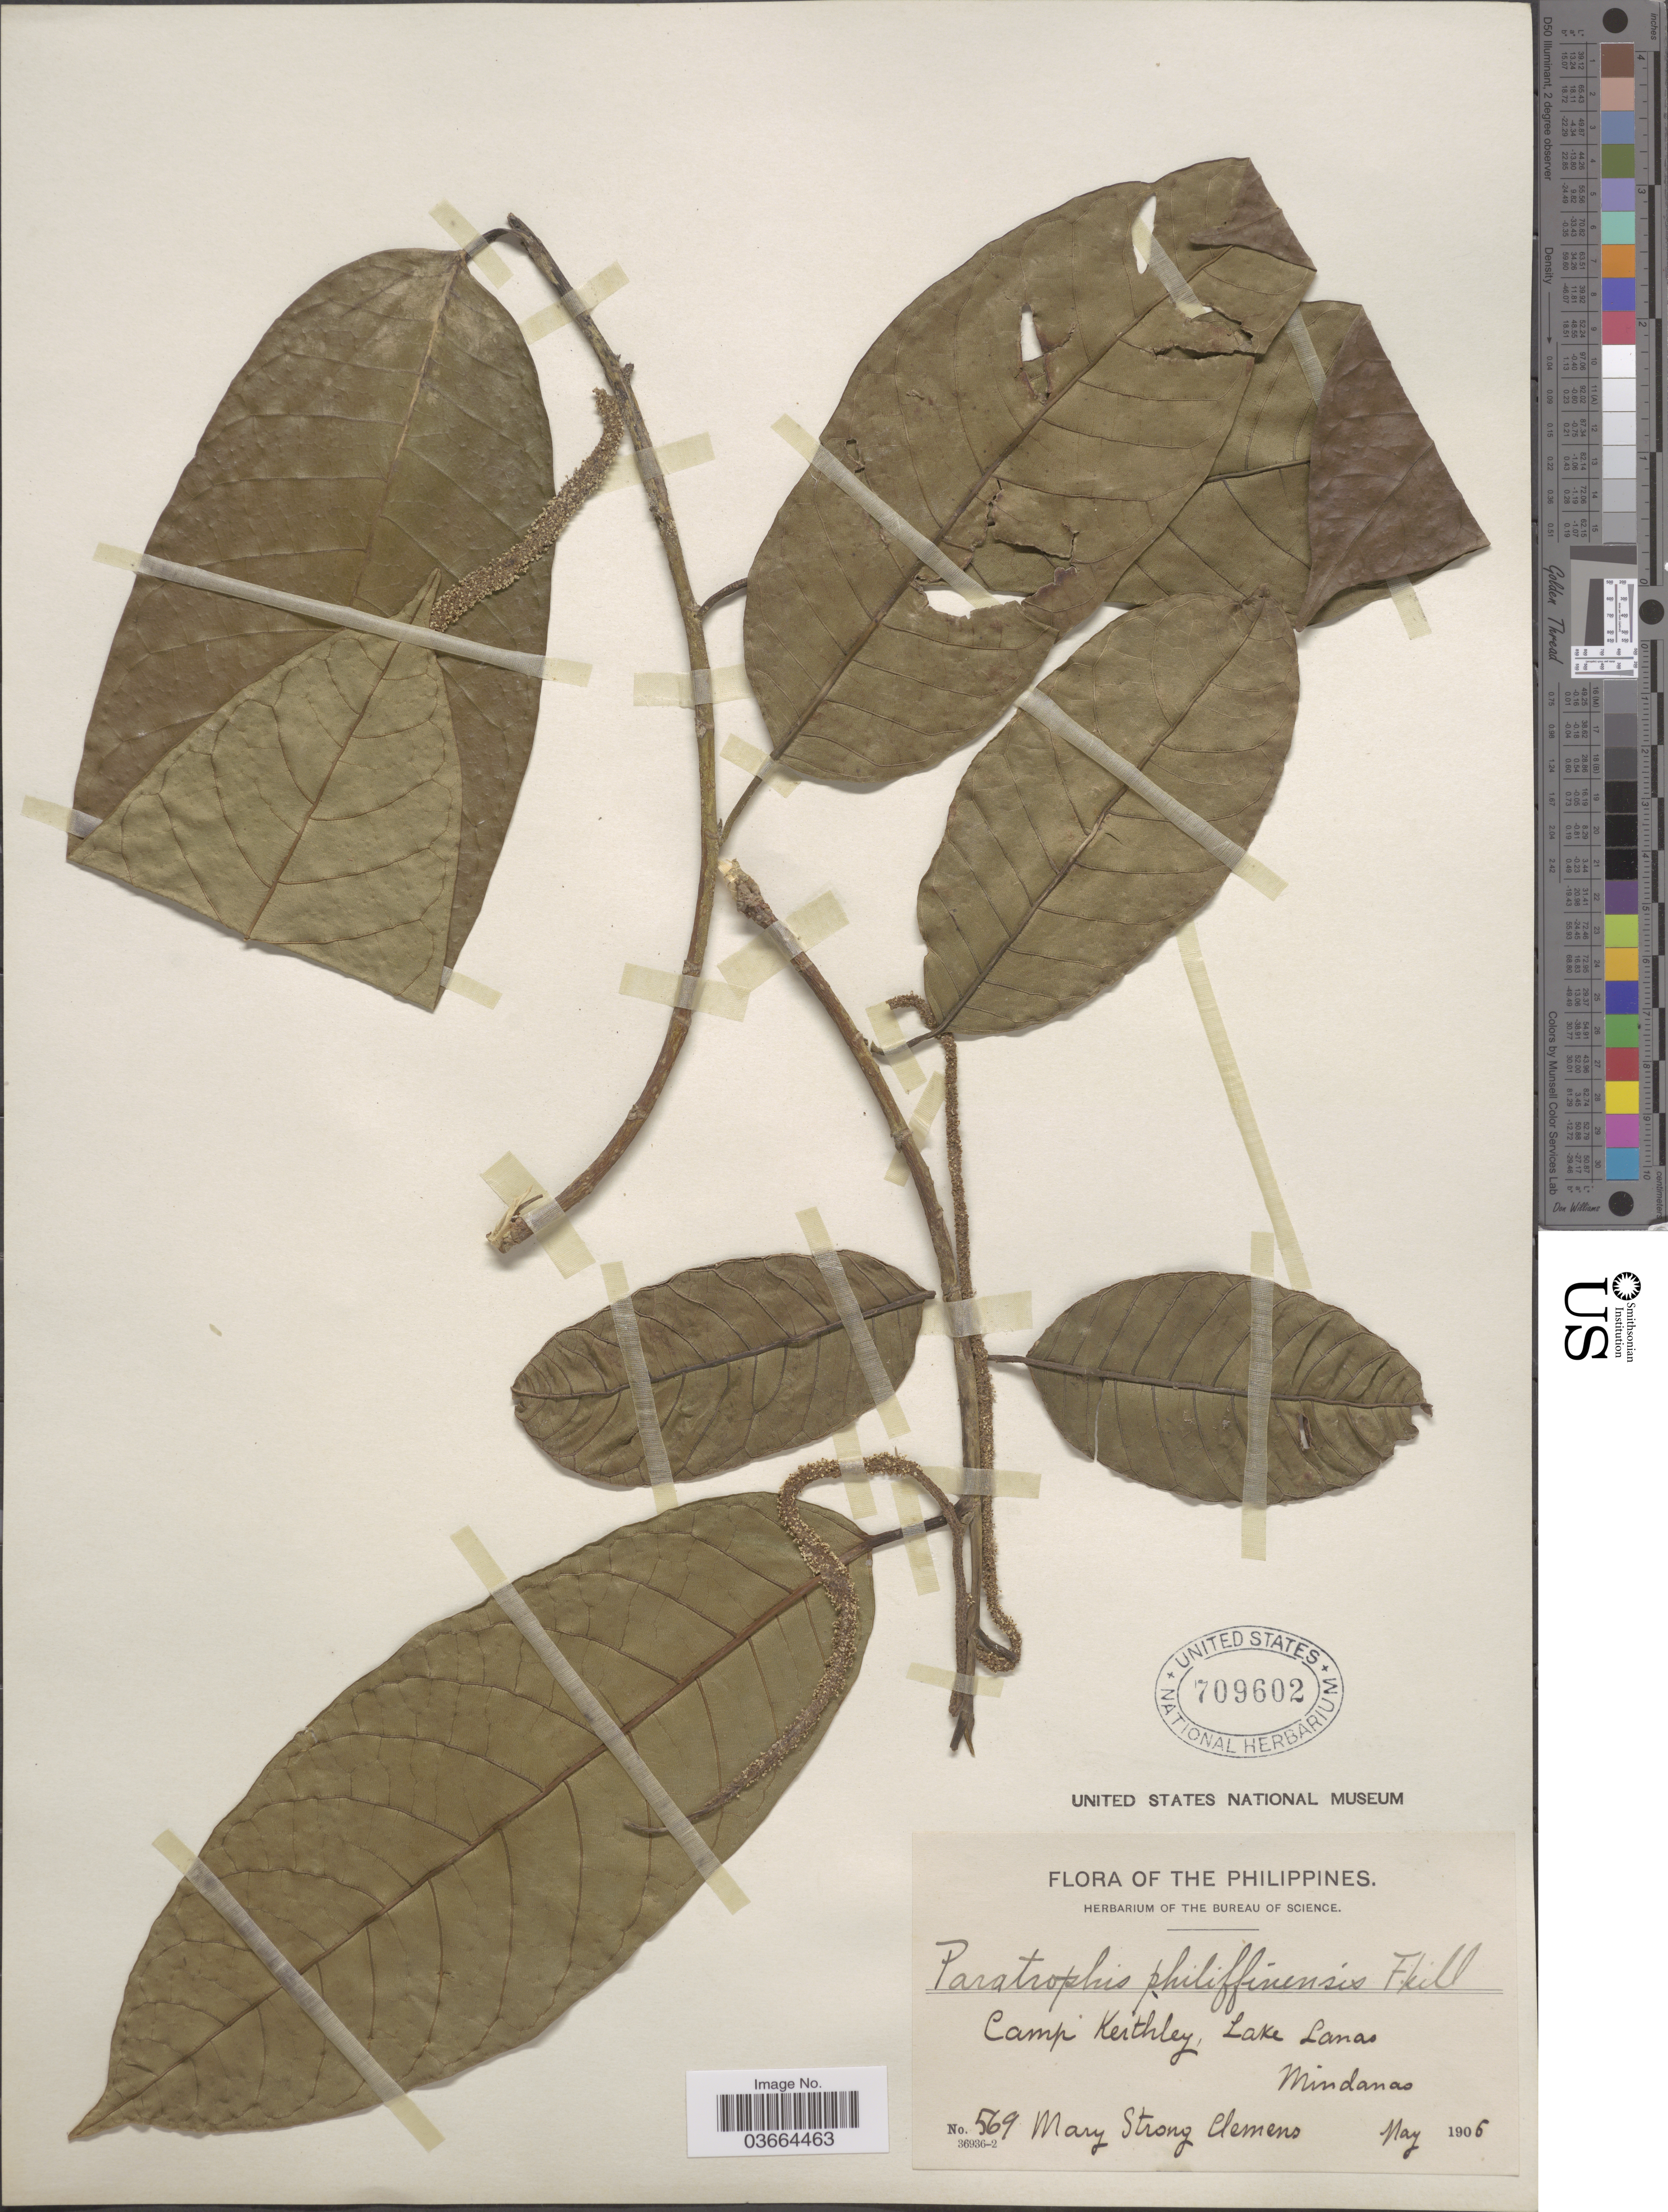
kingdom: Plantae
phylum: Tracheophyta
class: Magnoliopsida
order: Rosales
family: Moraceae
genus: Paratrophis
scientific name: Paratrophis philippinensis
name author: (Bureau) Fern.-Vill.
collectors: M. S. Clemens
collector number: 569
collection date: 1906-05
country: Philippines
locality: Camp Keithley, Lake Lanas, Mindanao.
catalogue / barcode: US 709602